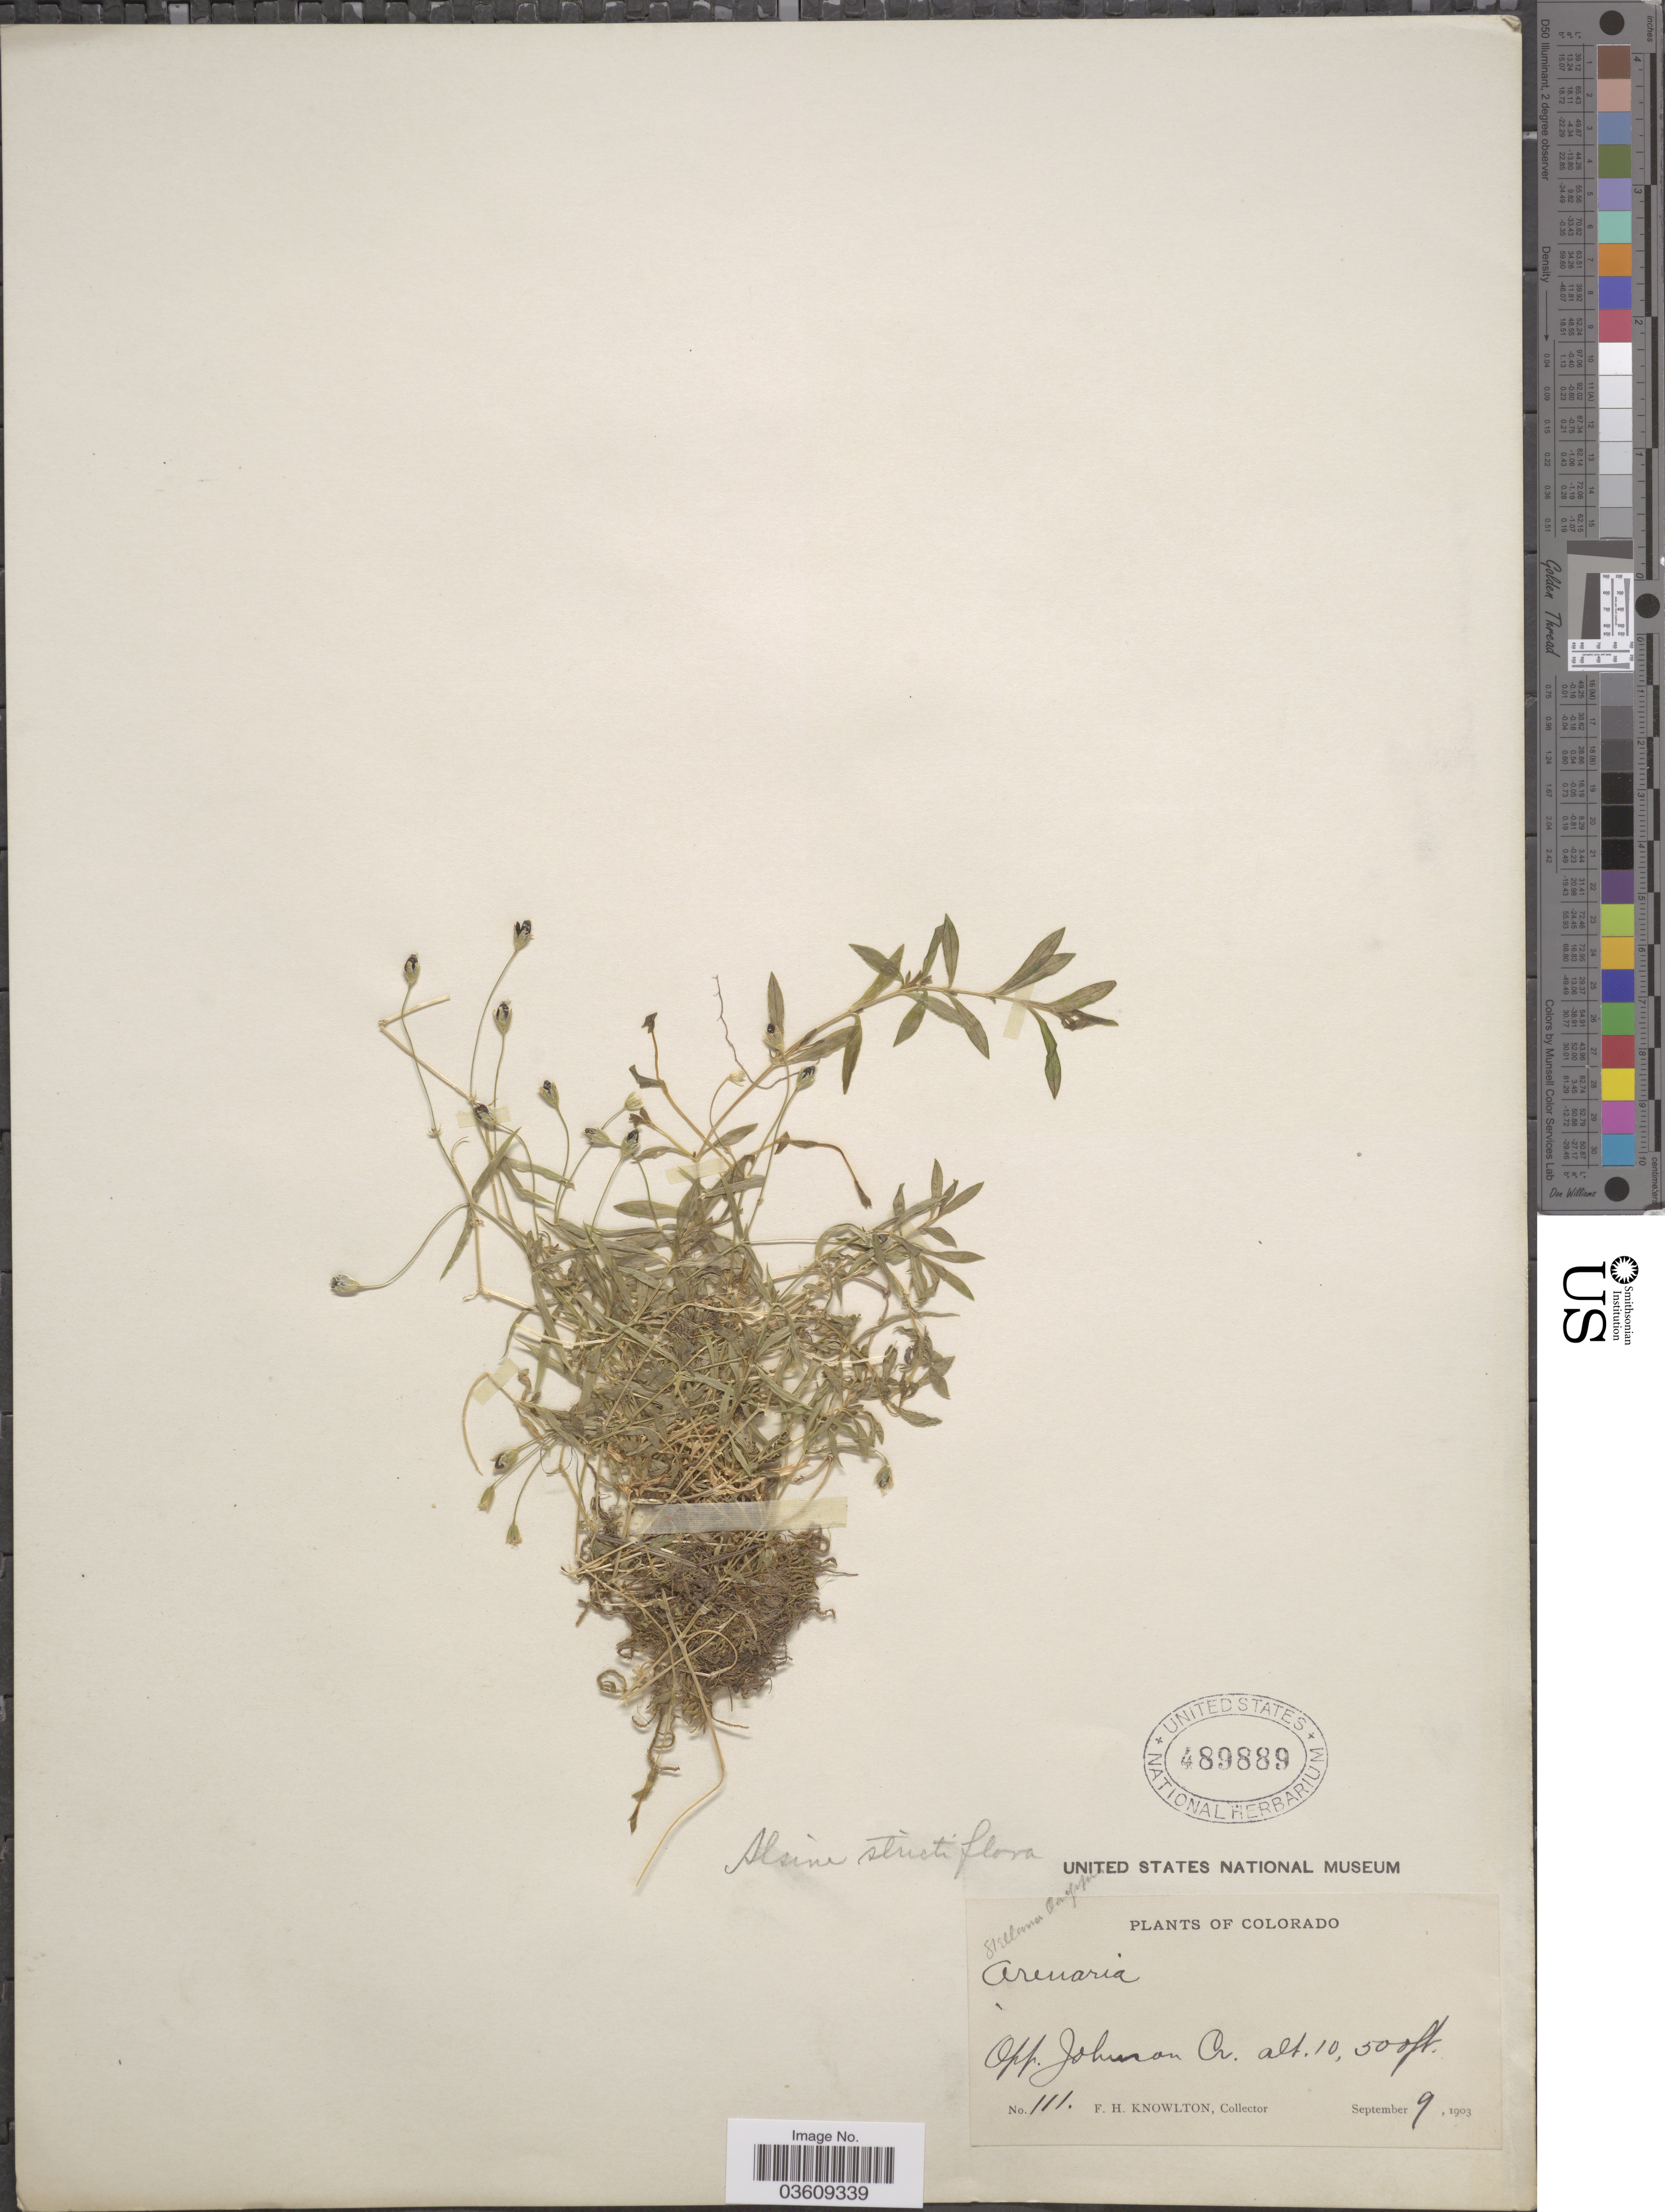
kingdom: Plantae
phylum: Tracheophyta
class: Magnoliopsida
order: Caryophyllales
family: Caryophyllaceae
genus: Stellaria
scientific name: Stellaria strictiflora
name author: J.M. Macoun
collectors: F. H. Knowlton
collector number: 111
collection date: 1903-09-09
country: United States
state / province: Colorado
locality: Opp. Johnson Cr.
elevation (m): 3200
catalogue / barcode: US 489889